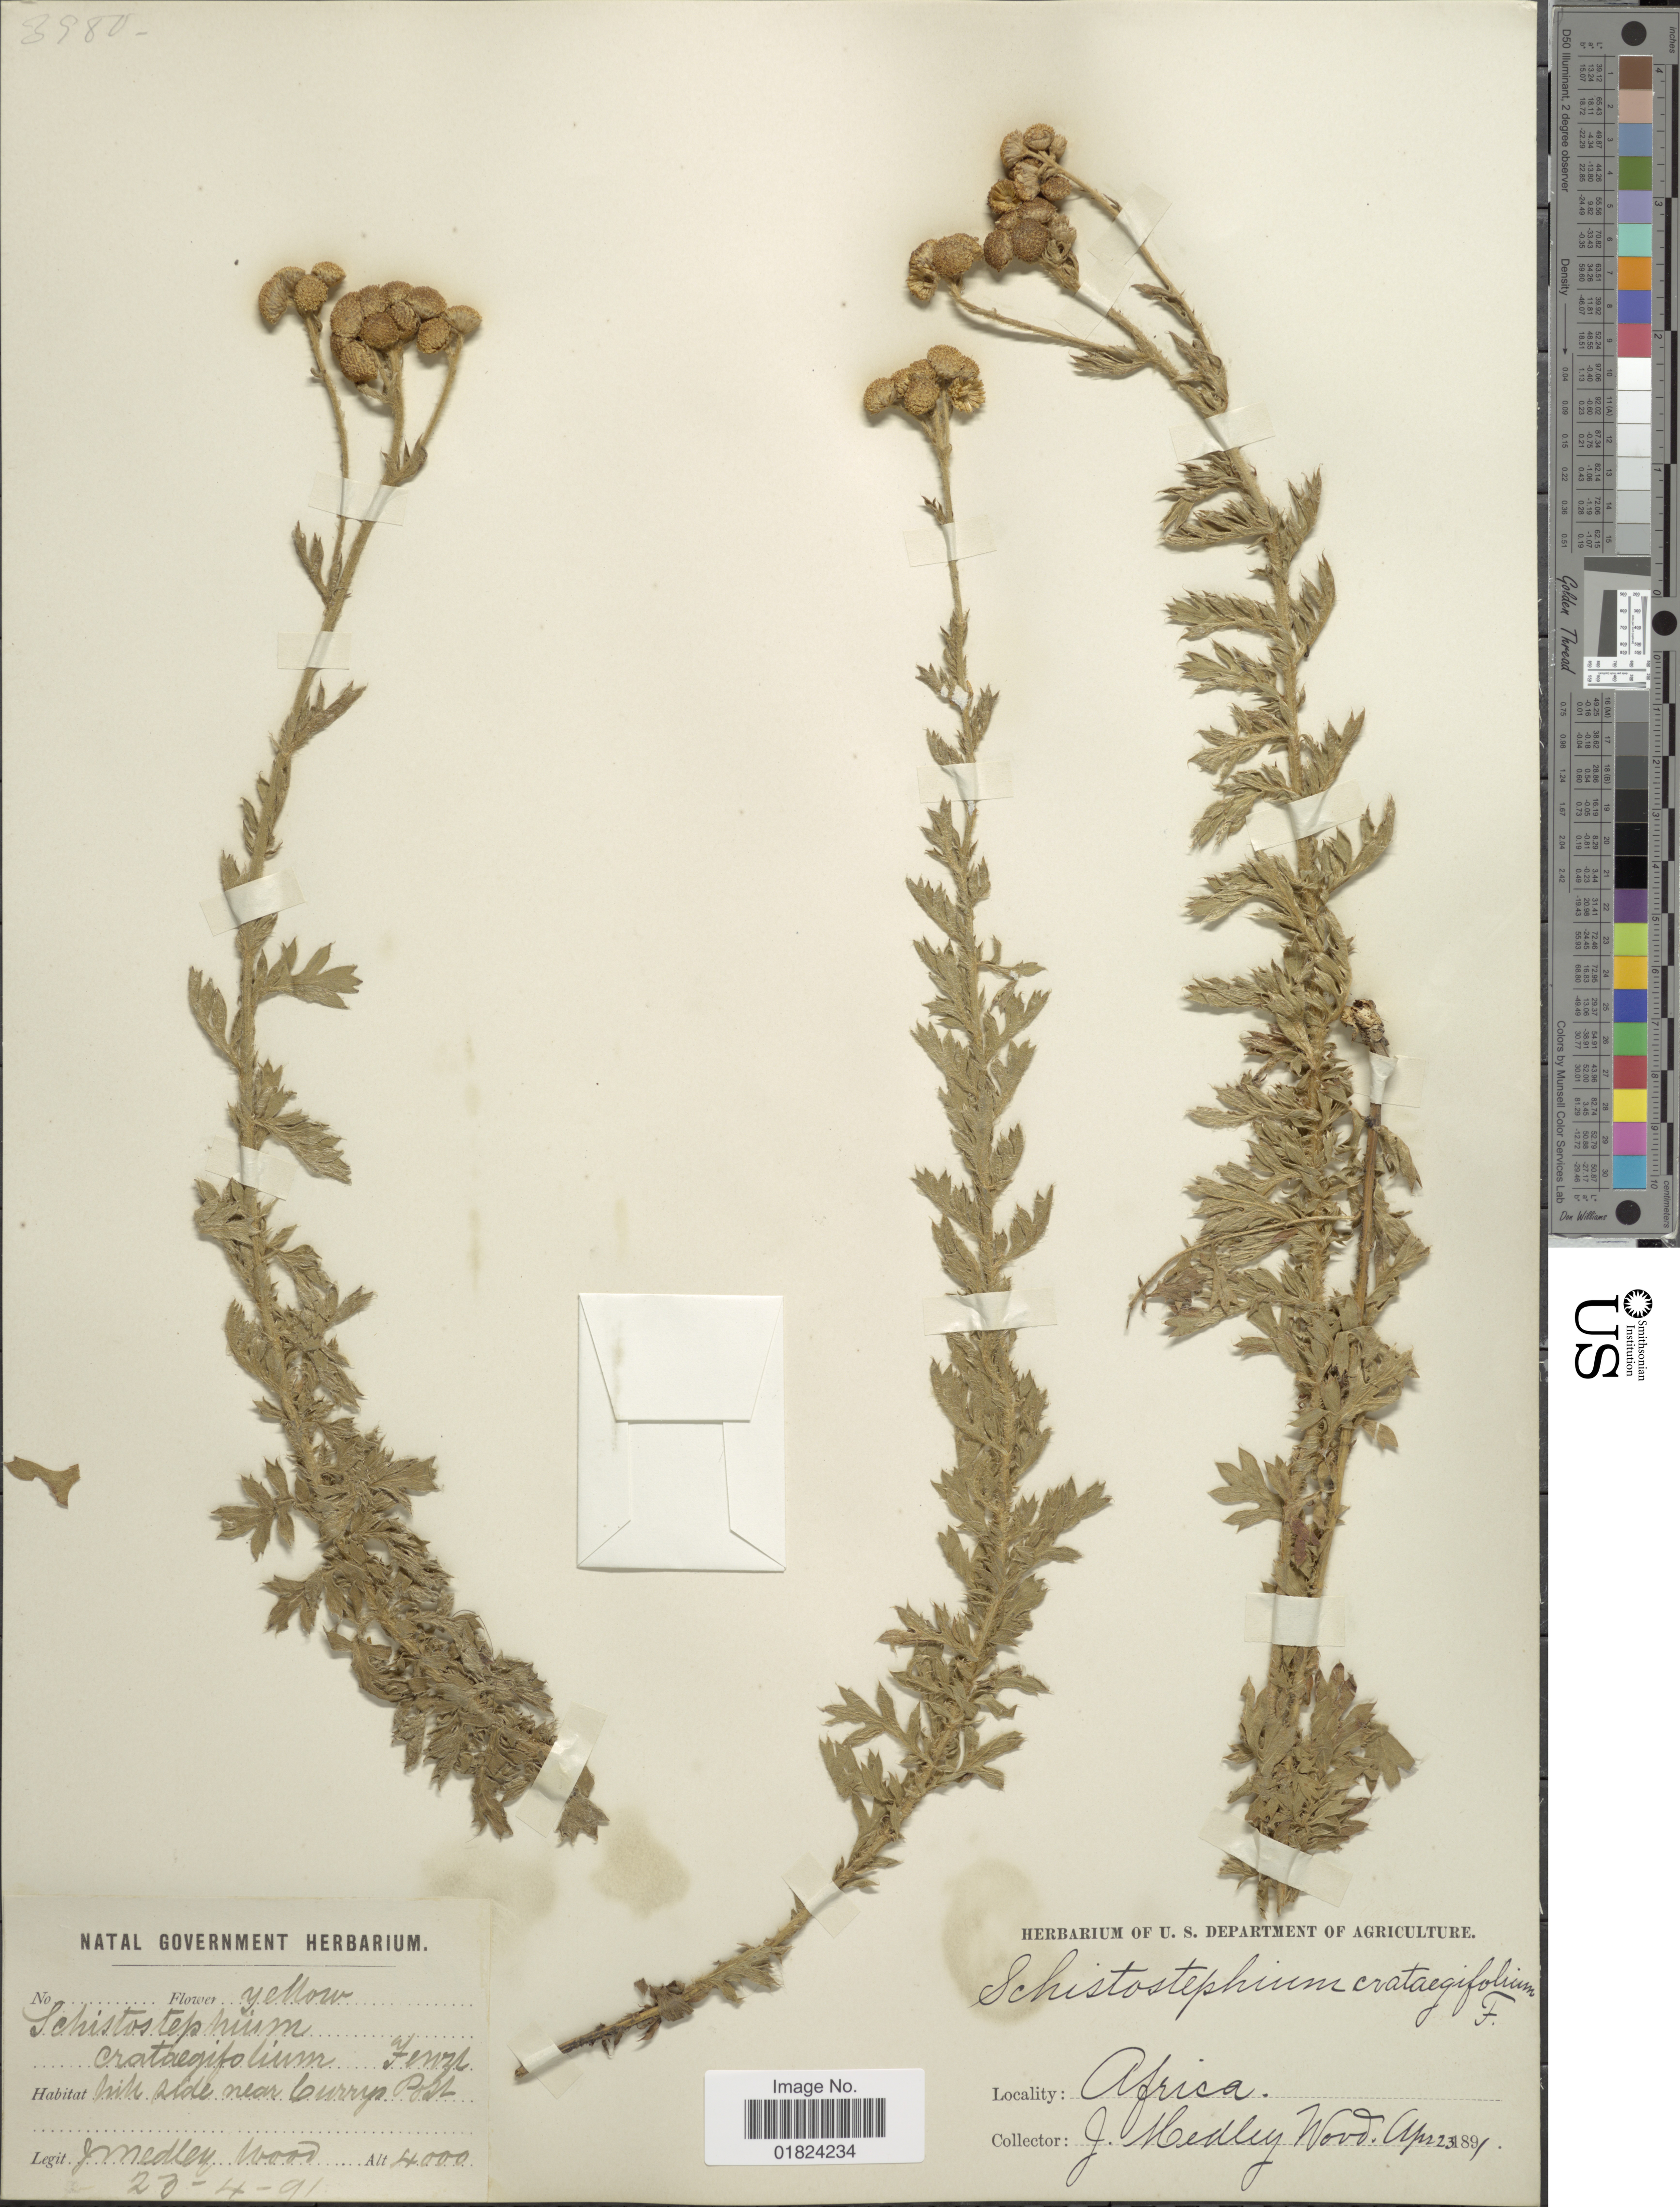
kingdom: Plantae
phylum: Tracheophyta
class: Magnoliopsida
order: Asterales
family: Asteraceae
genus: Schistostephium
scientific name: Schistostephium crataegifolium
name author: (DC.) Fenzl ex Harv.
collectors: J. Medley Wood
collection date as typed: Transcribed d/m/y: 23/4/91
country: South Africa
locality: Africa, hillside near Currys Port